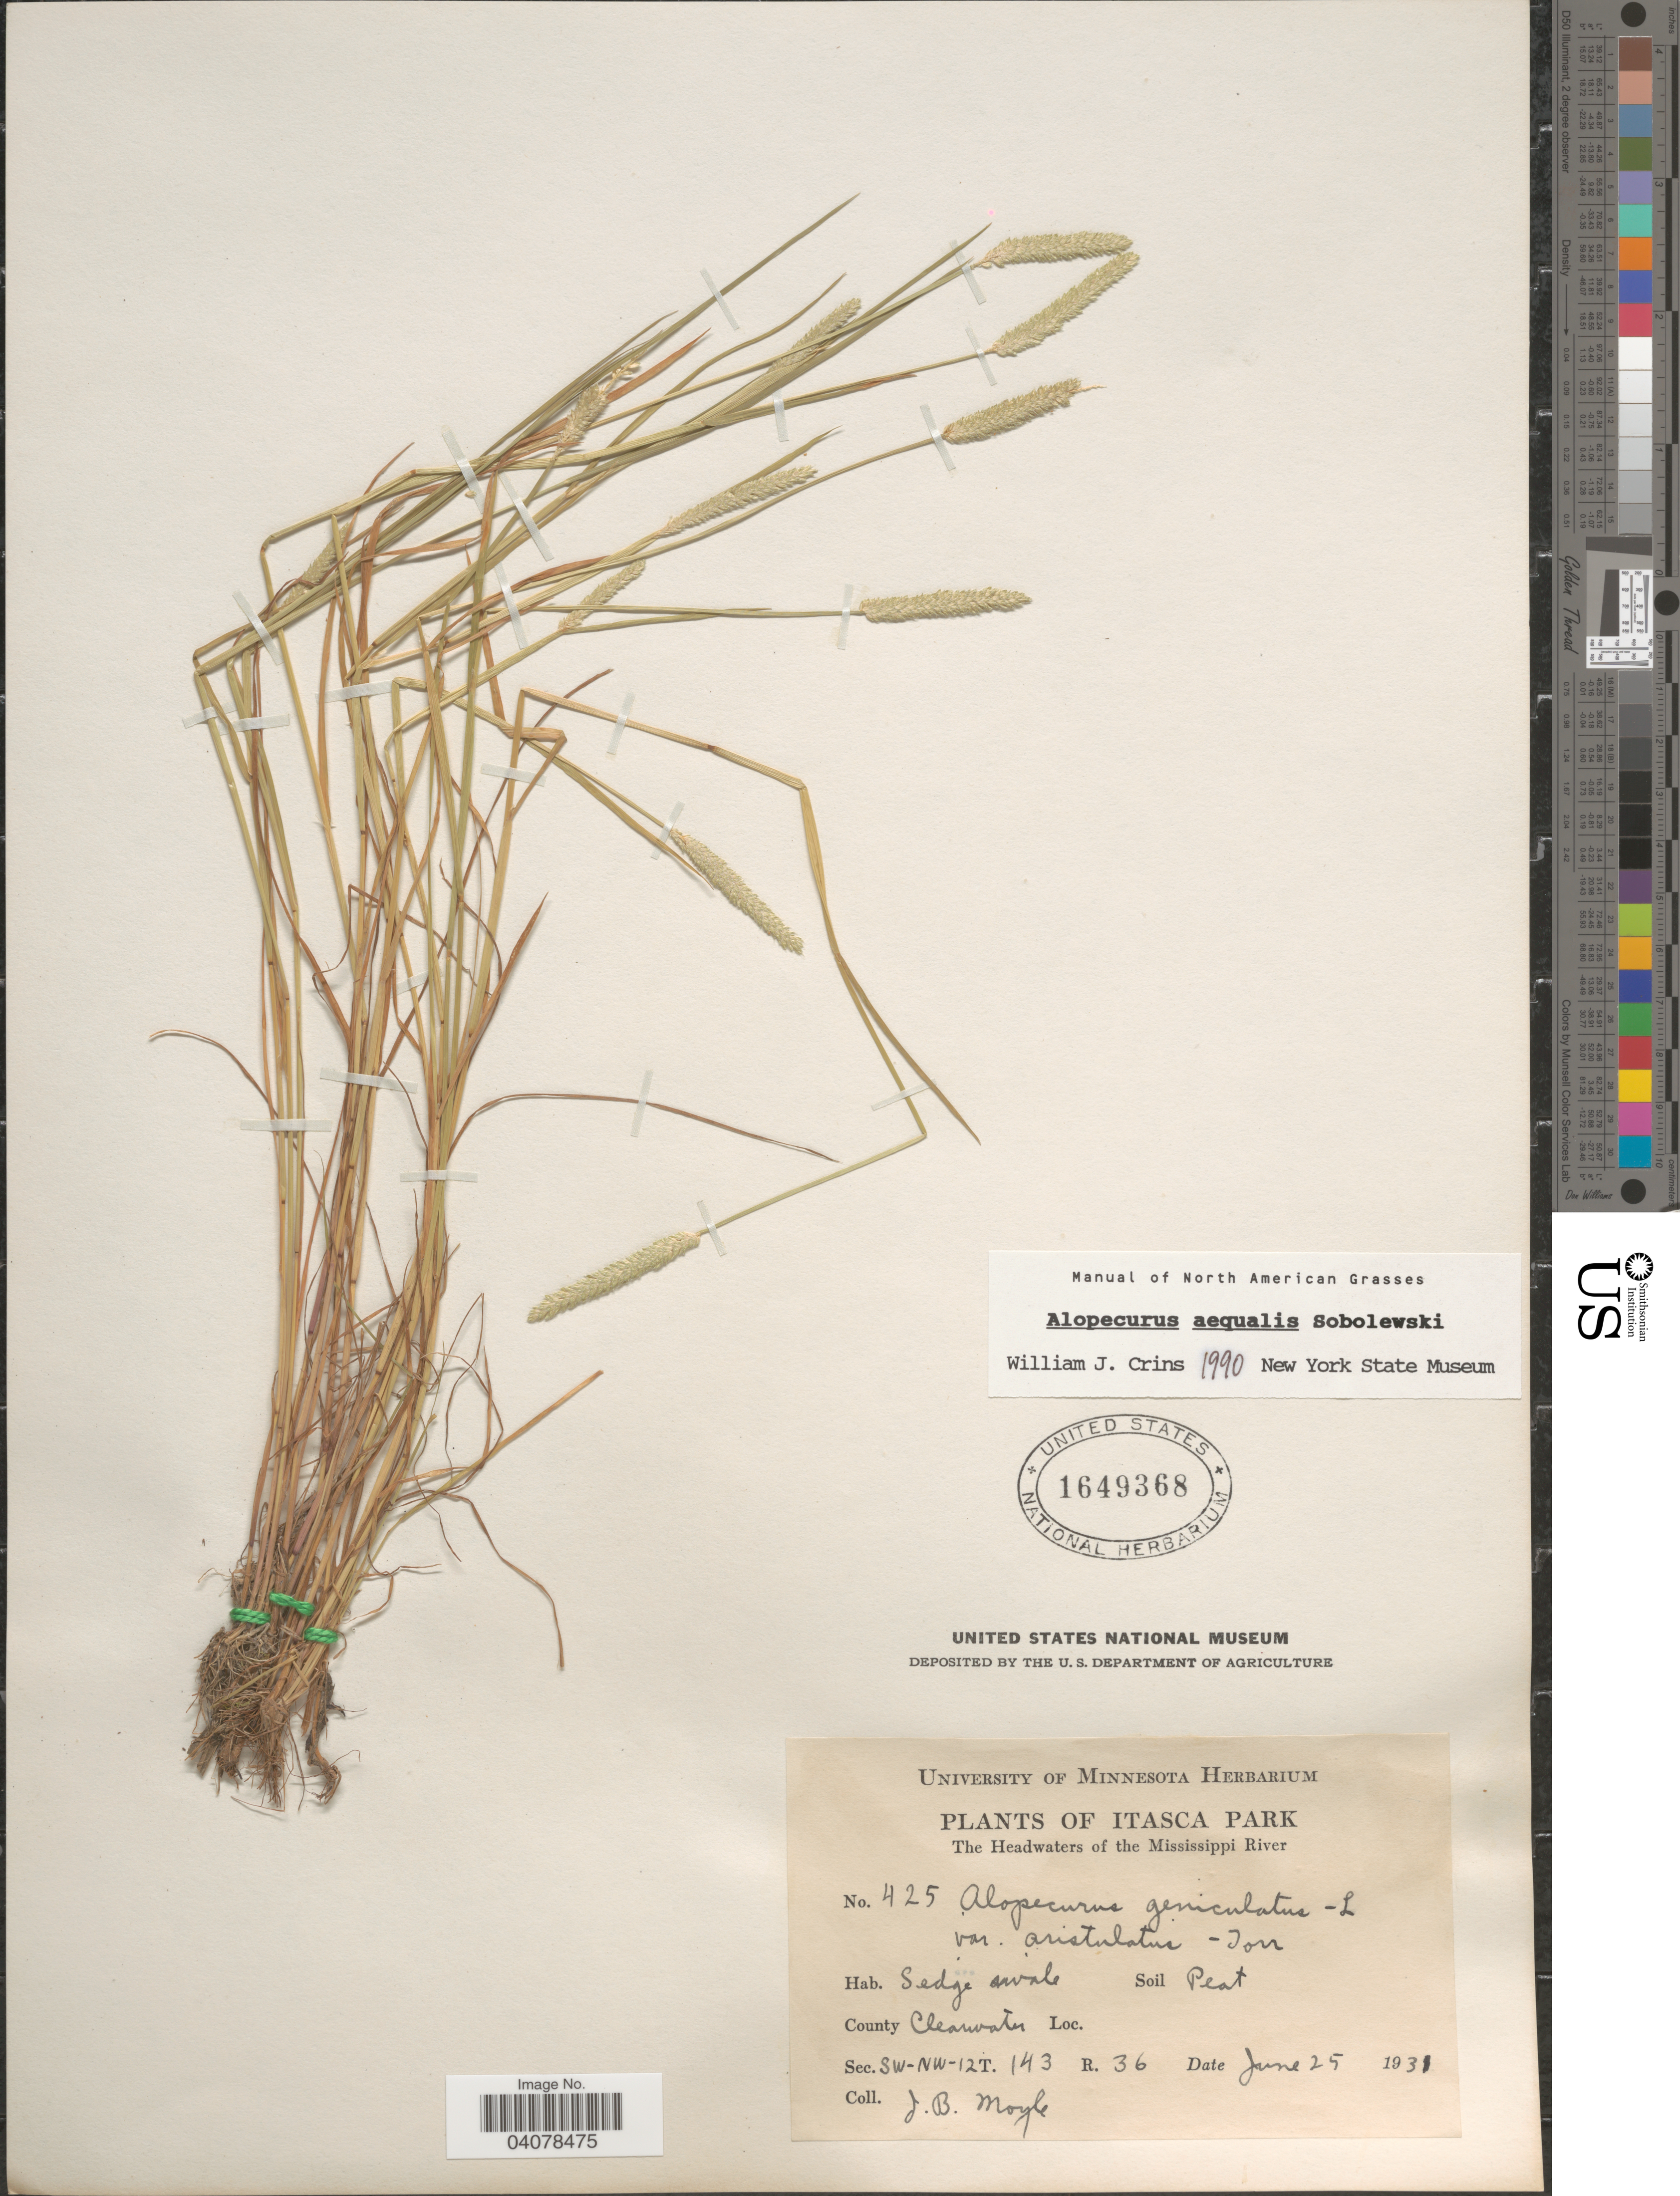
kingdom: Plantae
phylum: Tracheophyta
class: Liliopsida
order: Poales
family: Poaceae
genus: Alopecurus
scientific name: Alopecurus aequalis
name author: Sobol.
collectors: J. Moyle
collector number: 425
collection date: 1931-06-25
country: United States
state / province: Minnesota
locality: Itasca Park. The Headwaters of the Mississippi River. County Clearwater. Sec. SW-NW-12T.143 R.36.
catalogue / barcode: US 1649368